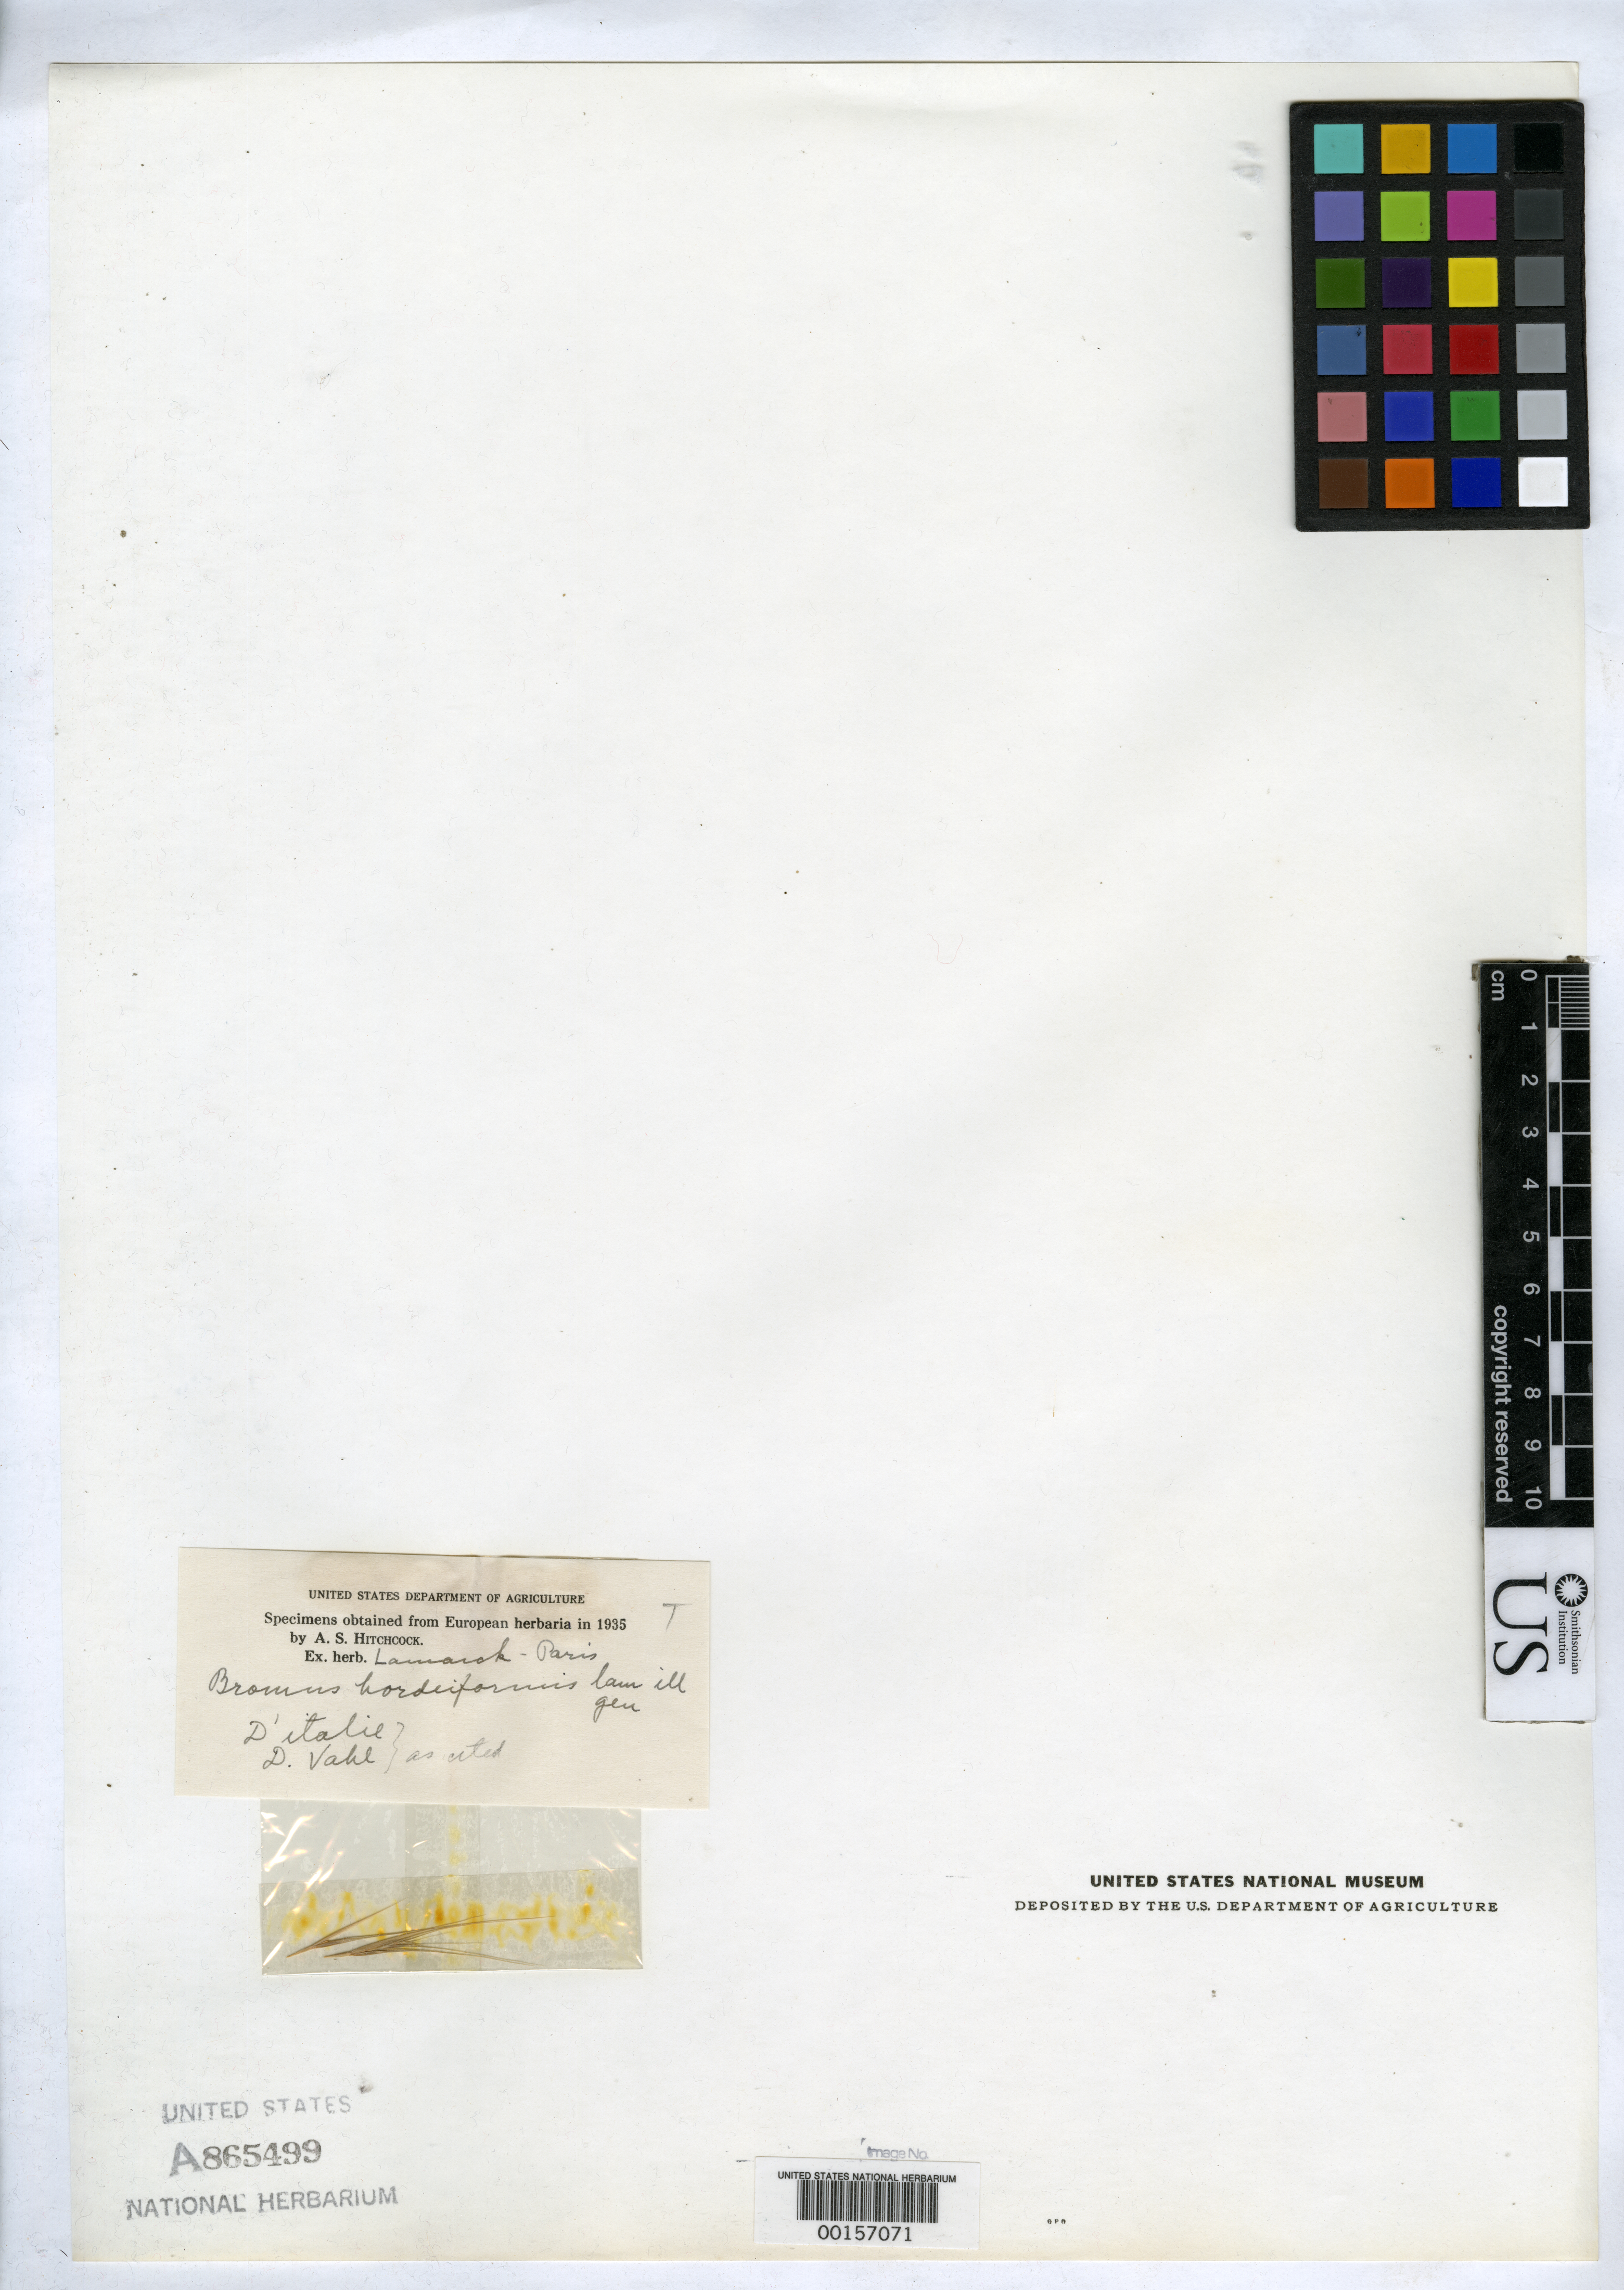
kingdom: Plantae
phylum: Tracheophyta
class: Liliopsida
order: Poales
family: Poaceae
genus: Bromus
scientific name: Bromus hordeiformis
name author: Lam.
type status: Type Fragment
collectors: D. Vahl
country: Italy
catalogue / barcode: US 865499A